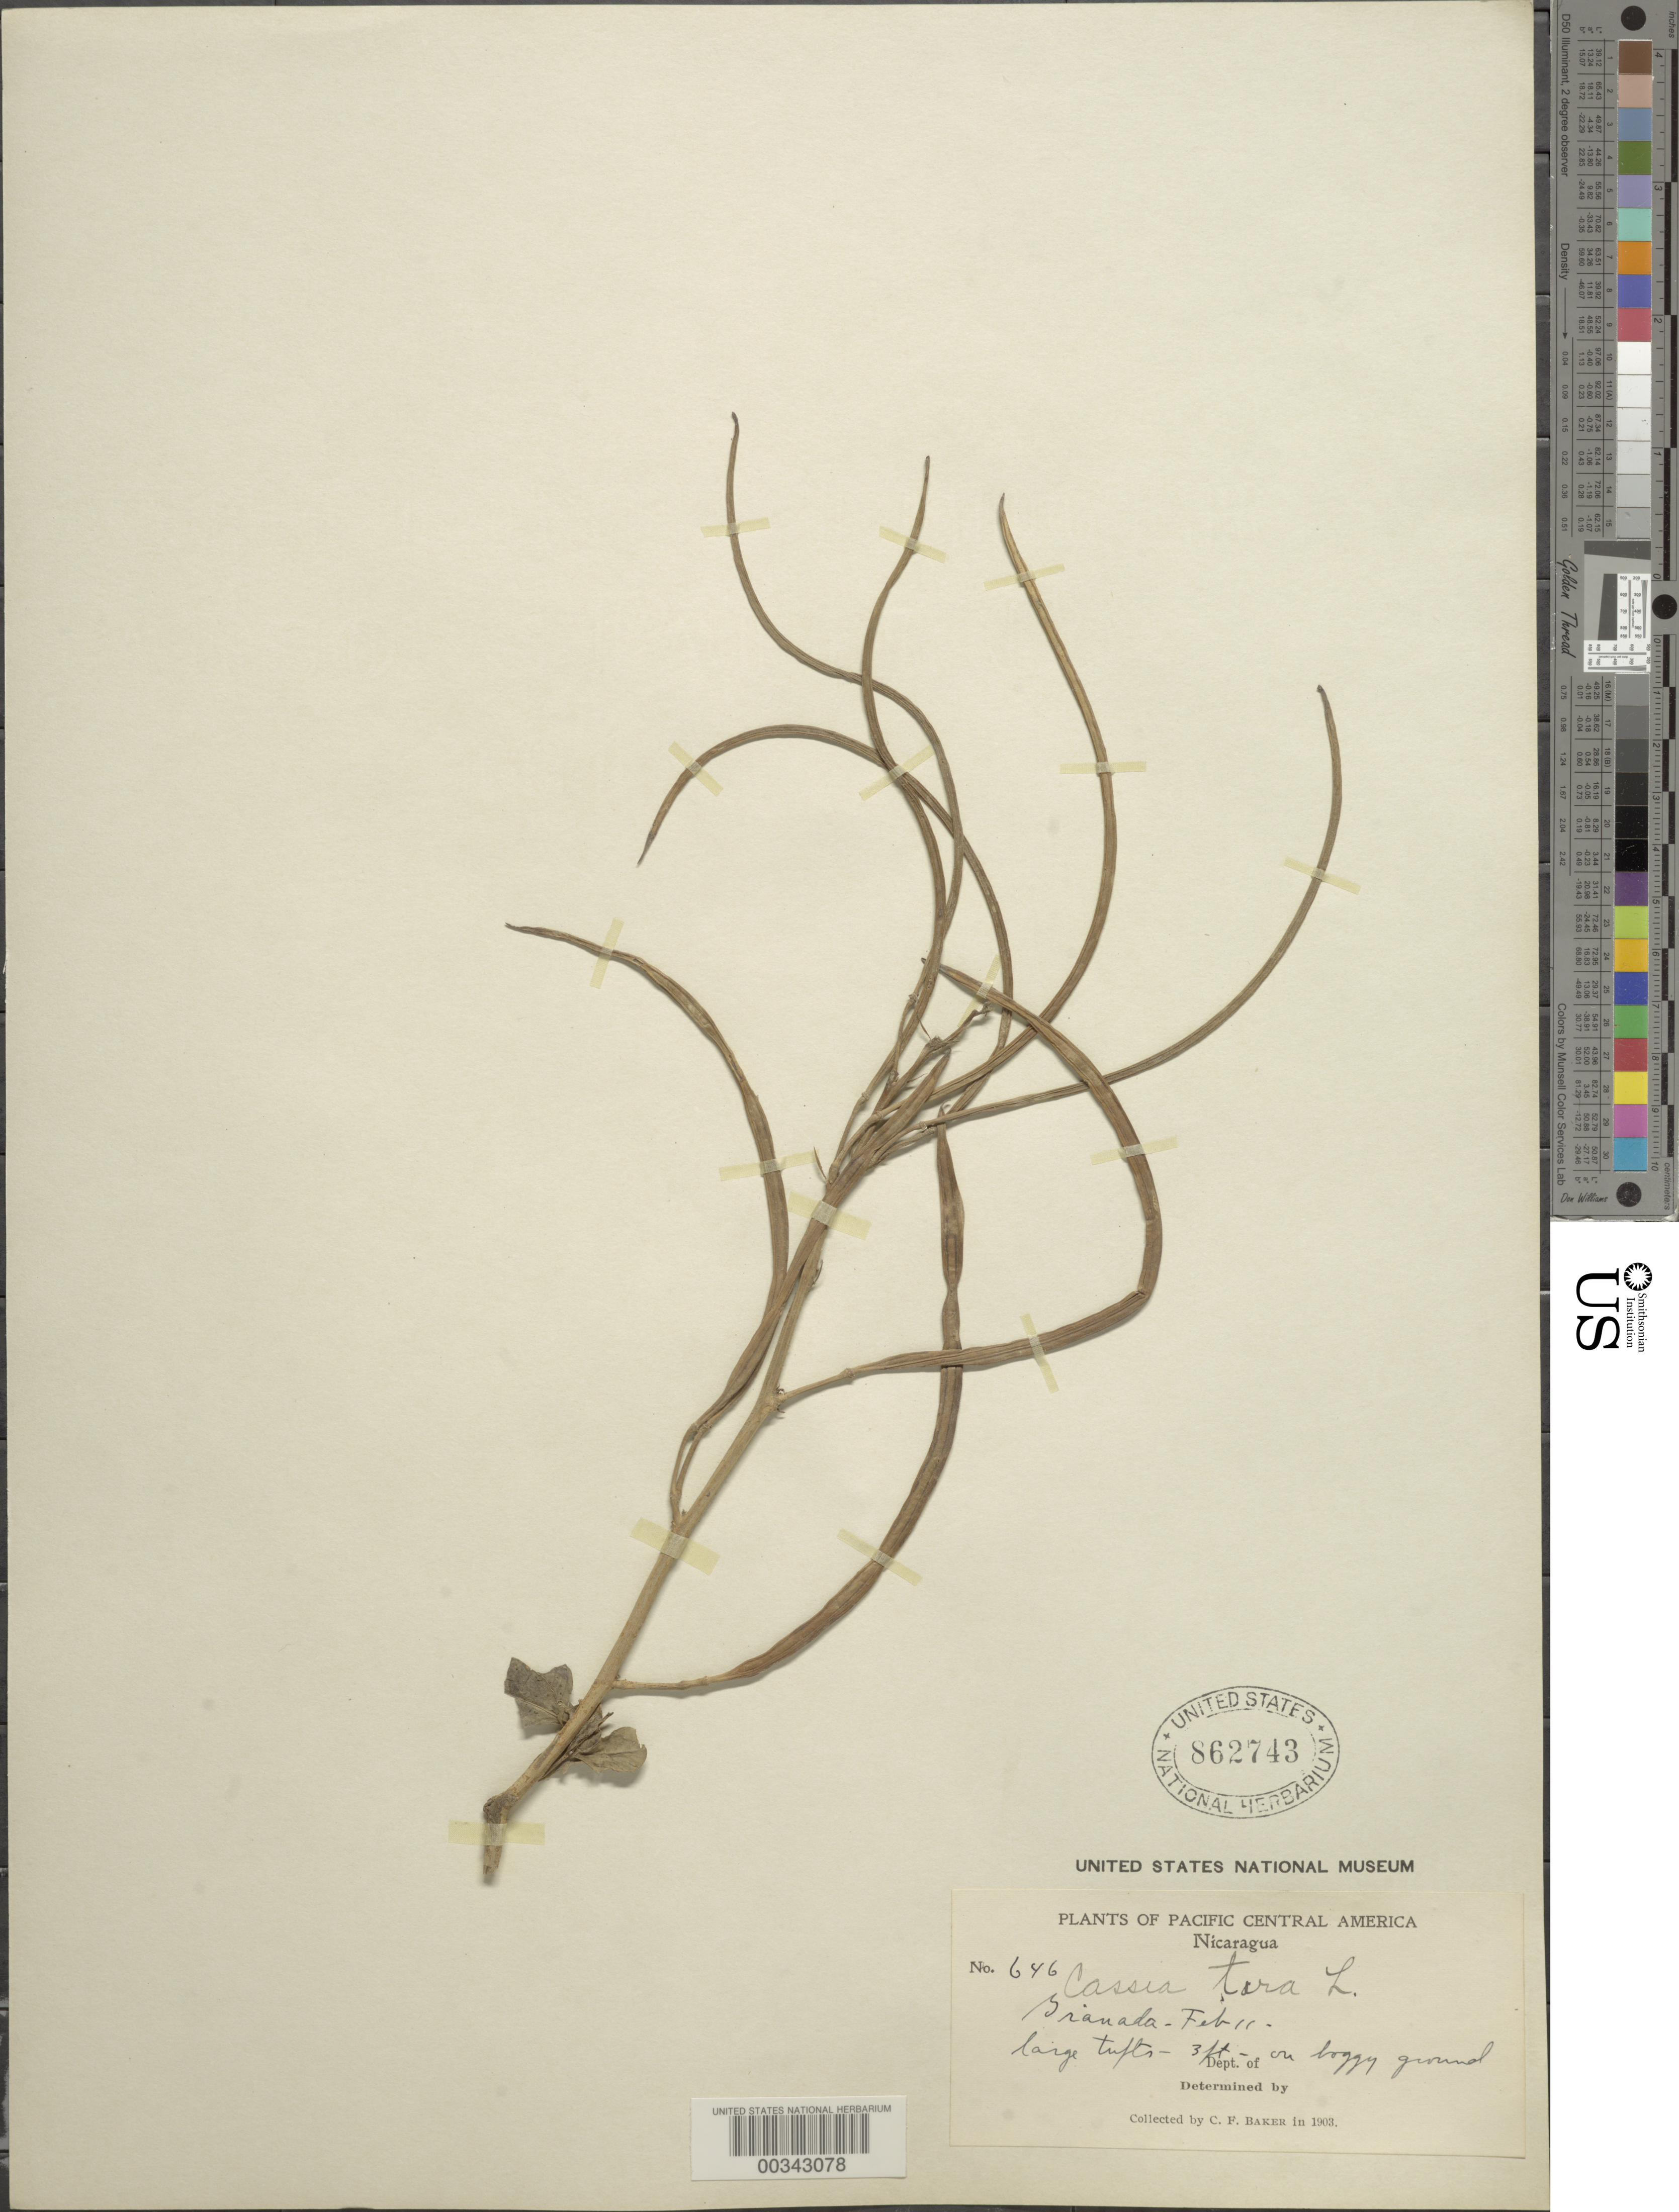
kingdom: Plantae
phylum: Tracheophyta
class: Magnoliopsida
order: Fabales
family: Fabaceae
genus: Senna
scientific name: Senna obtusifolia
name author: (L.) H.S. Irwin & Barneby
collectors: C. F. Baker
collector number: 646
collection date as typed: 1903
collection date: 1903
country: Nicaragua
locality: Granada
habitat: Boggy ground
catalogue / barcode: US 862743